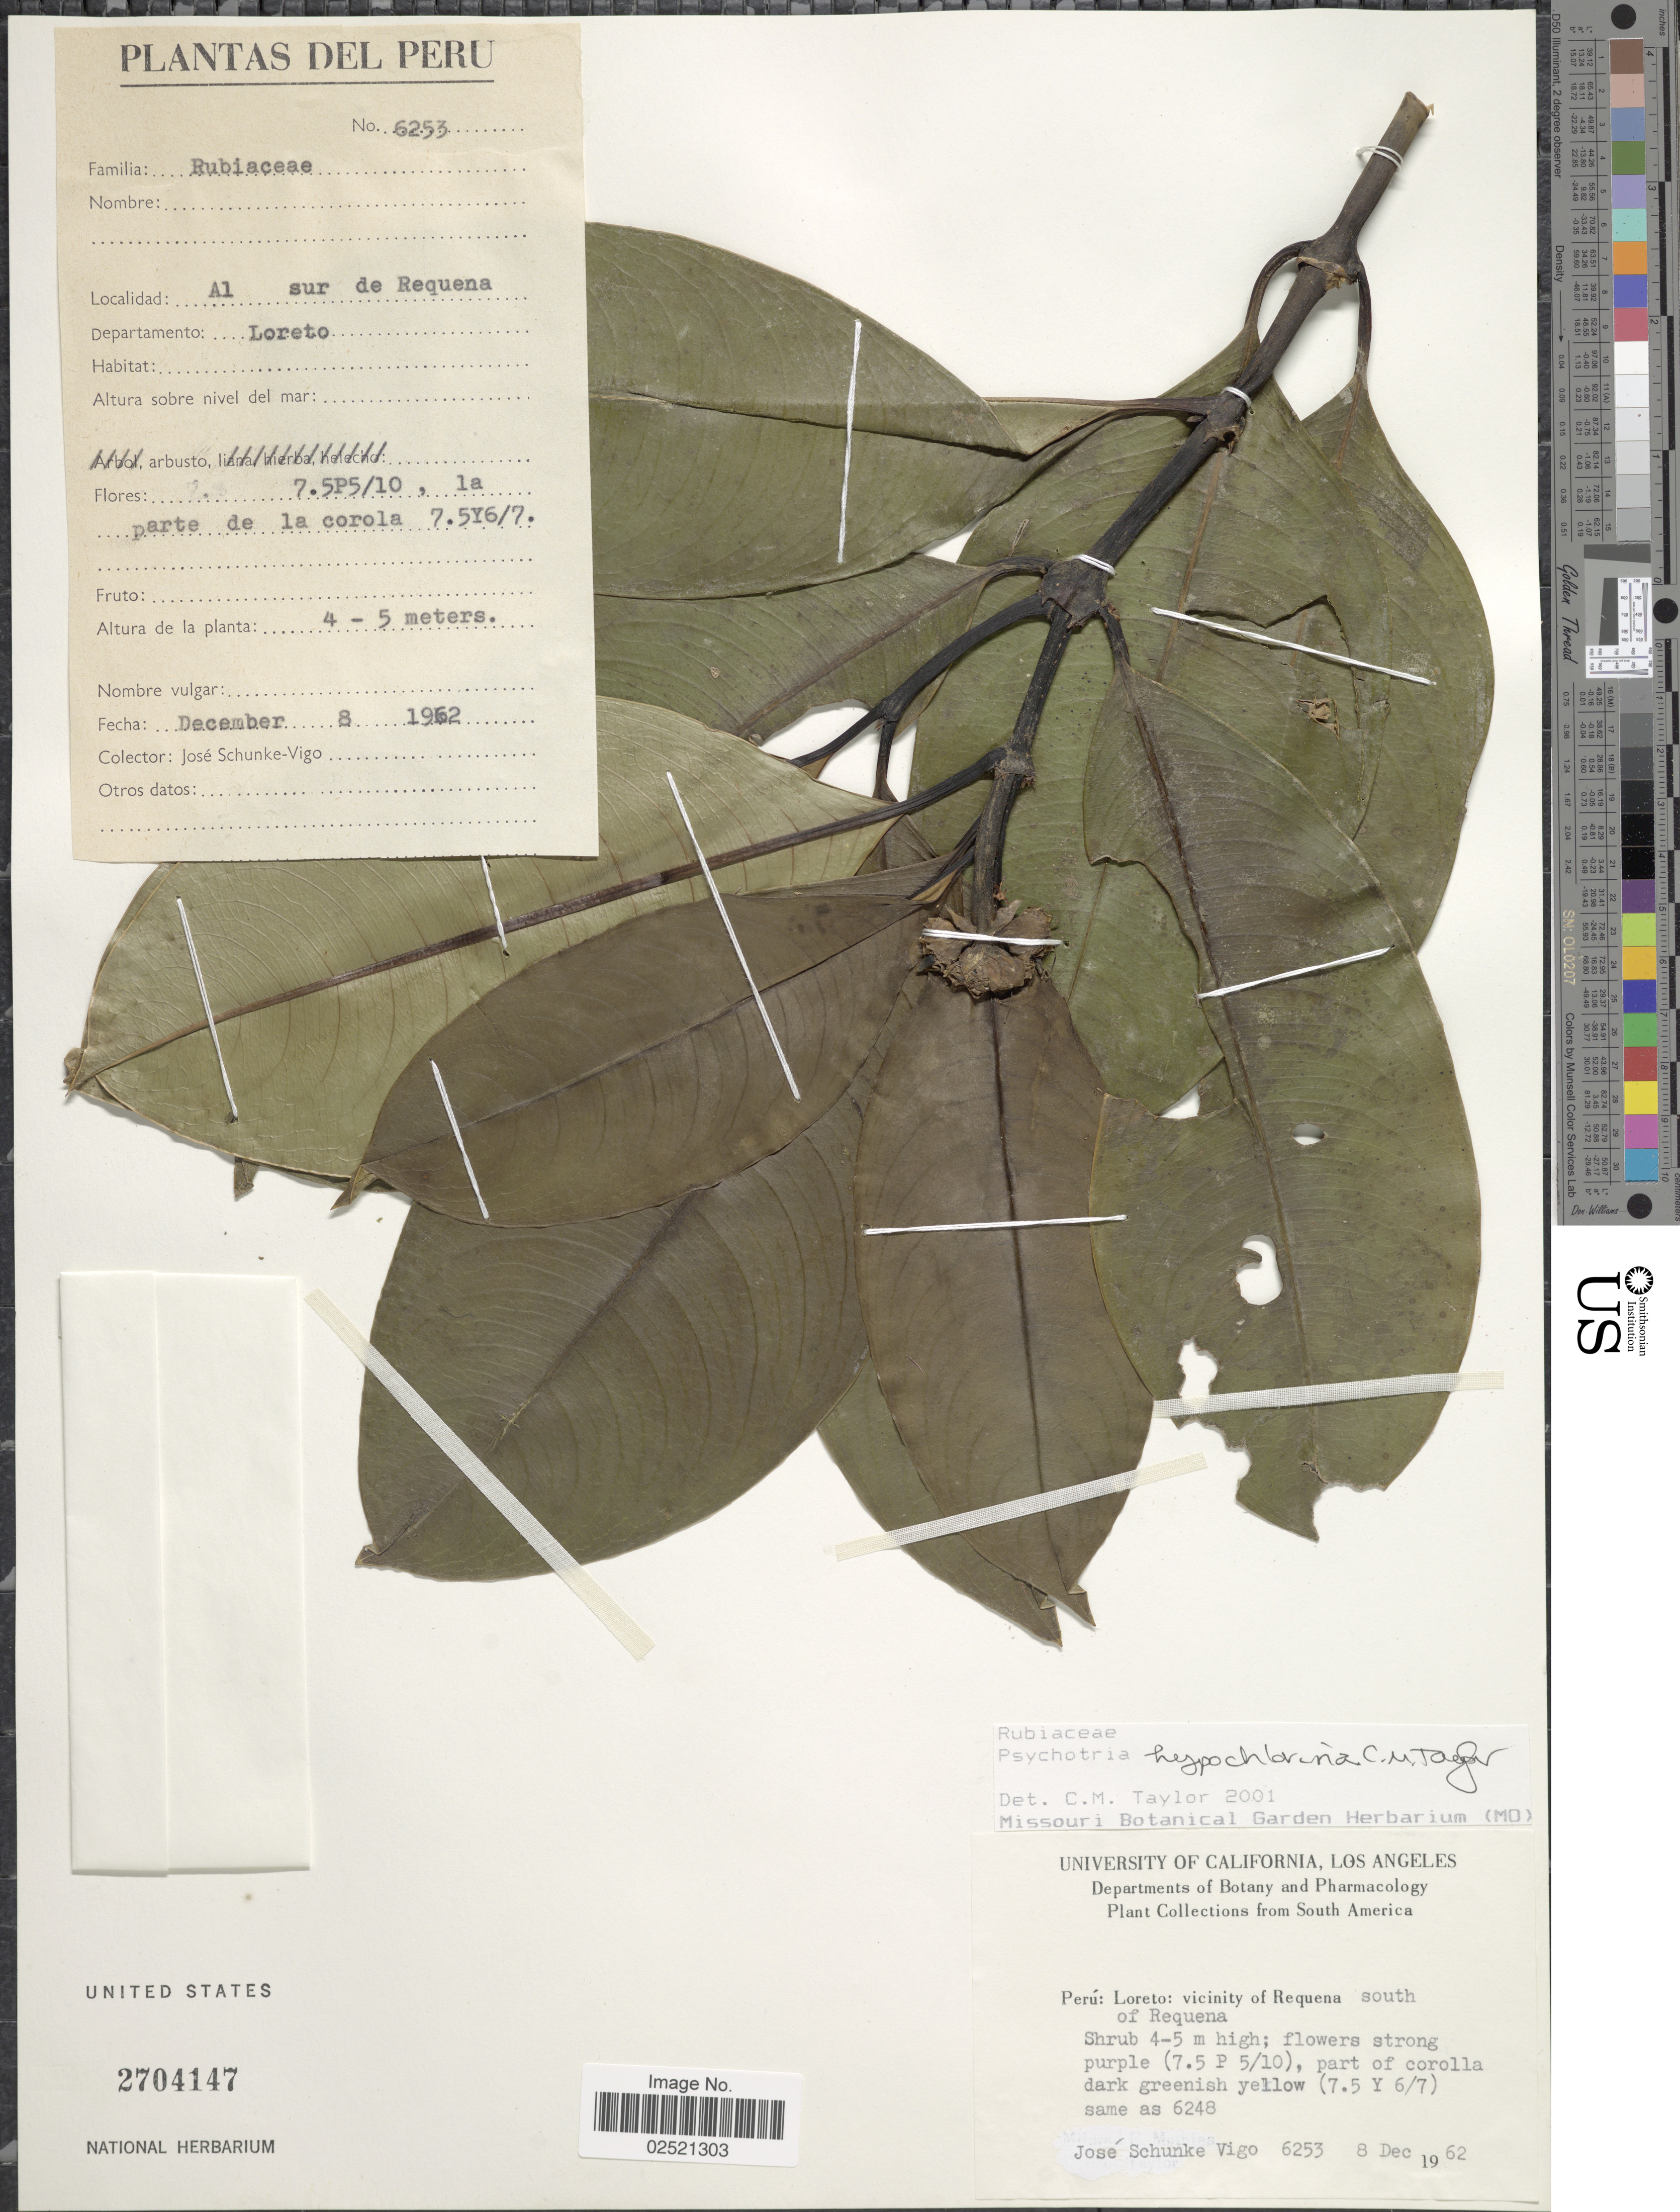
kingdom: Plantae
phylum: Tracheophyta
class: Magnoliopsida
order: Gentianales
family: Rubiaceae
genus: Psychotria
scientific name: Psychotria hypochlorina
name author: C.M. Taylor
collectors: J. Schunke Vigo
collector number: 6253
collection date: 1962-12-08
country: Peru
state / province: Loreto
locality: Vicinity of Requena south of Requena, al sur de Requena.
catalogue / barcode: US 2704147